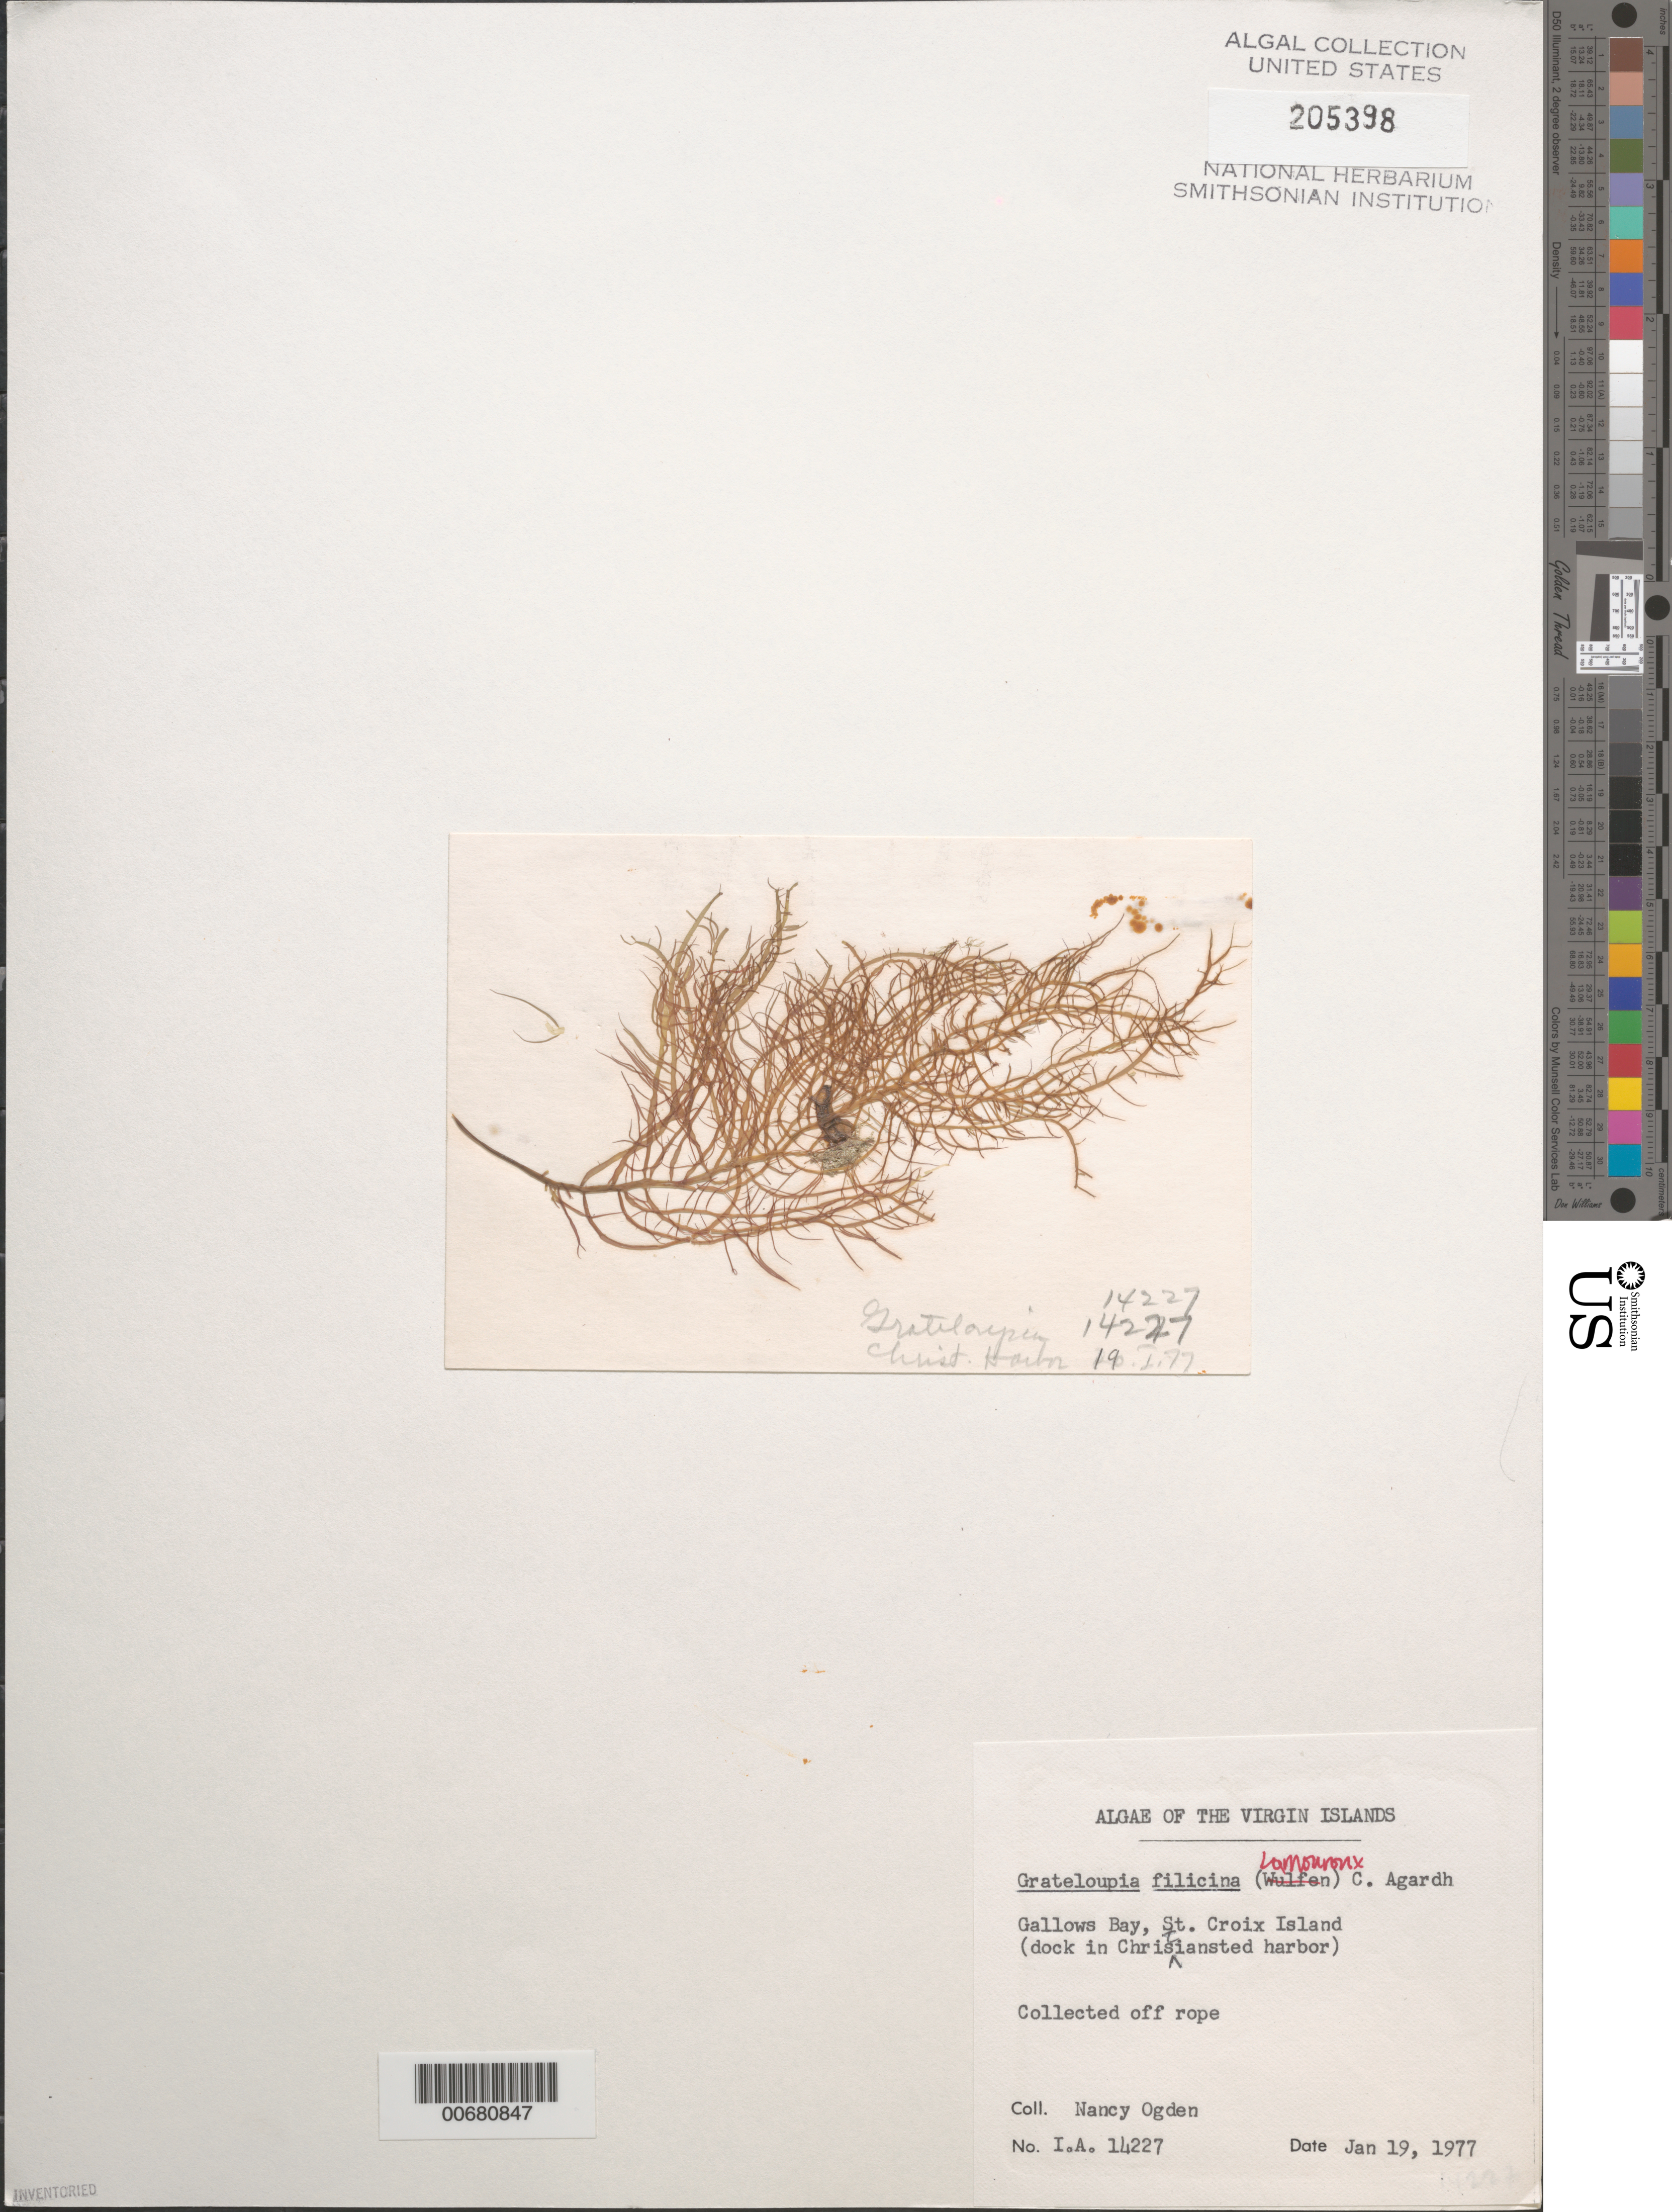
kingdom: Plantae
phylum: Rhodophyta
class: Florideophyceae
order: Halymeniales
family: Halymeniaceae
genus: Grateloupia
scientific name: Grateloupia filicina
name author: (J.V.Lamouroux) C. Agardh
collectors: N.B. Ogden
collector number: IAA 14227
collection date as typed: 19 Jan 1977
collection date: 1977-01-19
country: U.S. Virgin Islands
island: St. Croix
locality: Gallows Bay, Christiansted Harbor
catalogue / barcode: US 205398